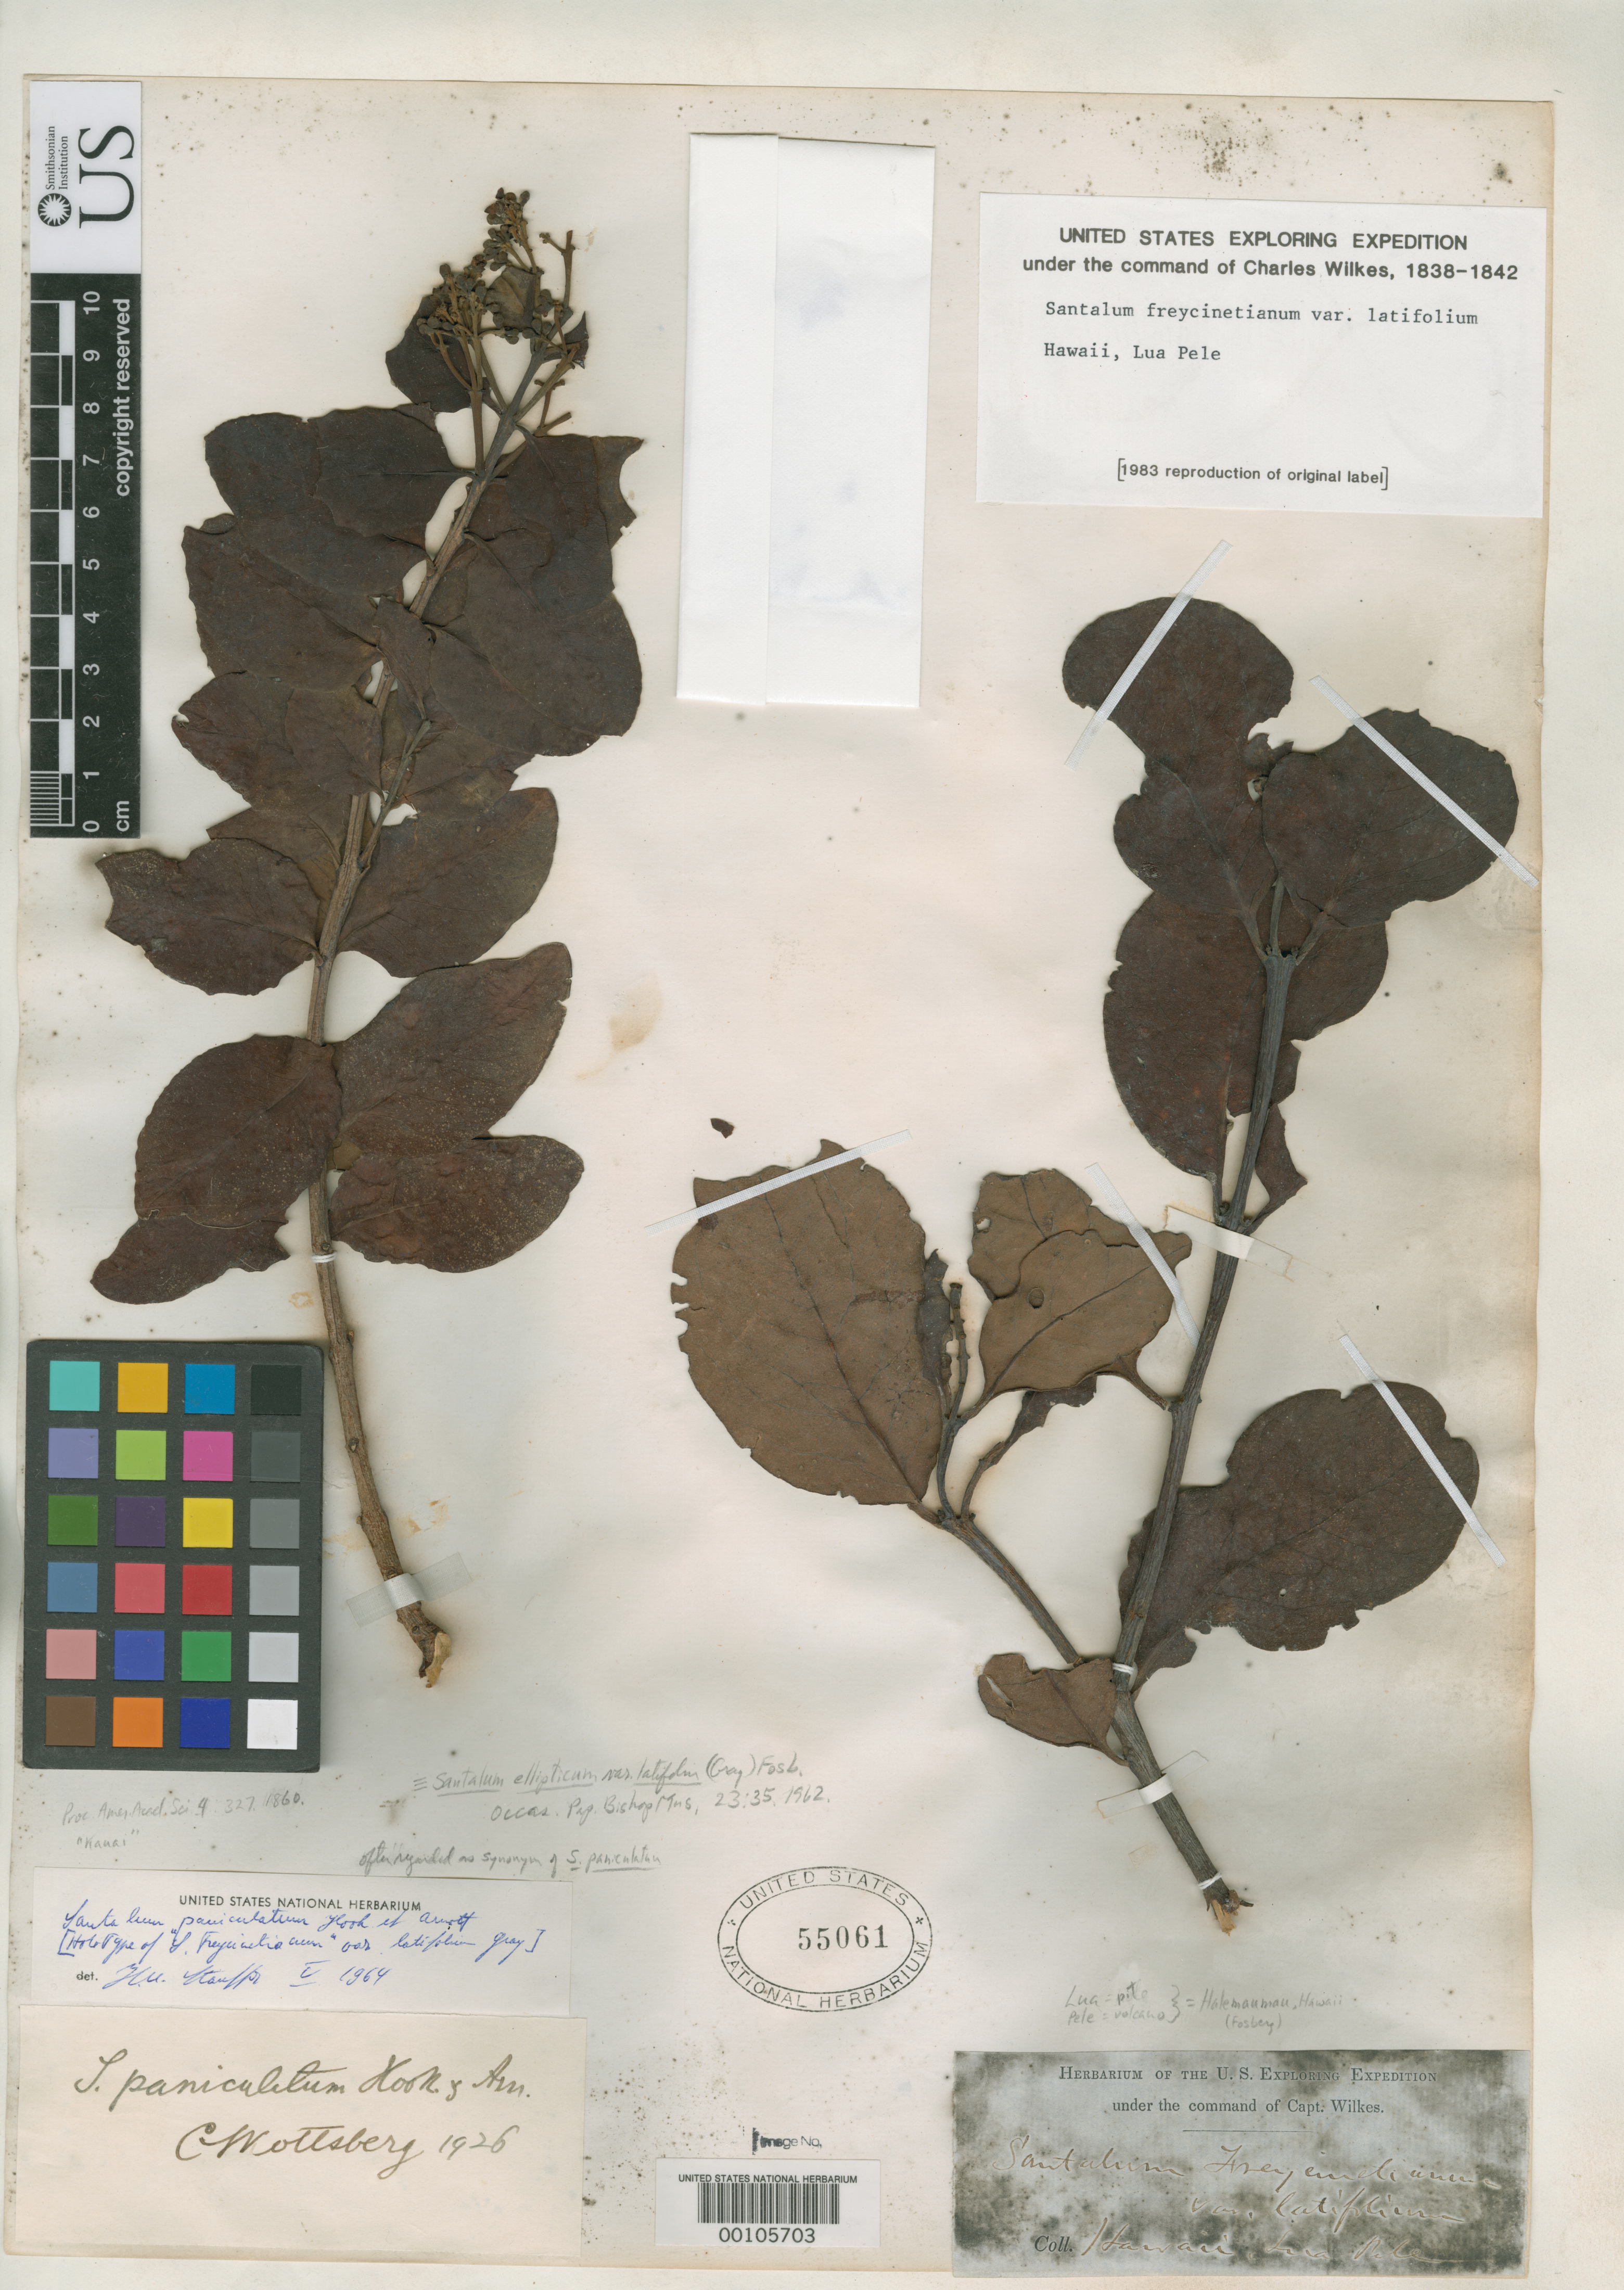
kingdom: Plantae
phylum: Tracheophyta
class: Magnoliopsida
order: Santalales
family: Santalaceae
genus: Santalum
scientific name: Santalum freycinetianum var. latifolium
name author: A. Gray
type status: Holotype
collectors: Wilkes Explor. Exped.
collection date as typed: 1838 to -- --- 1842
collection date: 1838/1842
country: United States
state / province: Hawaii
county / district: Hawaii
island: Hawaii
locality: Lua Pele (Hale-Maumau).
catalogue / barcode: US 55061